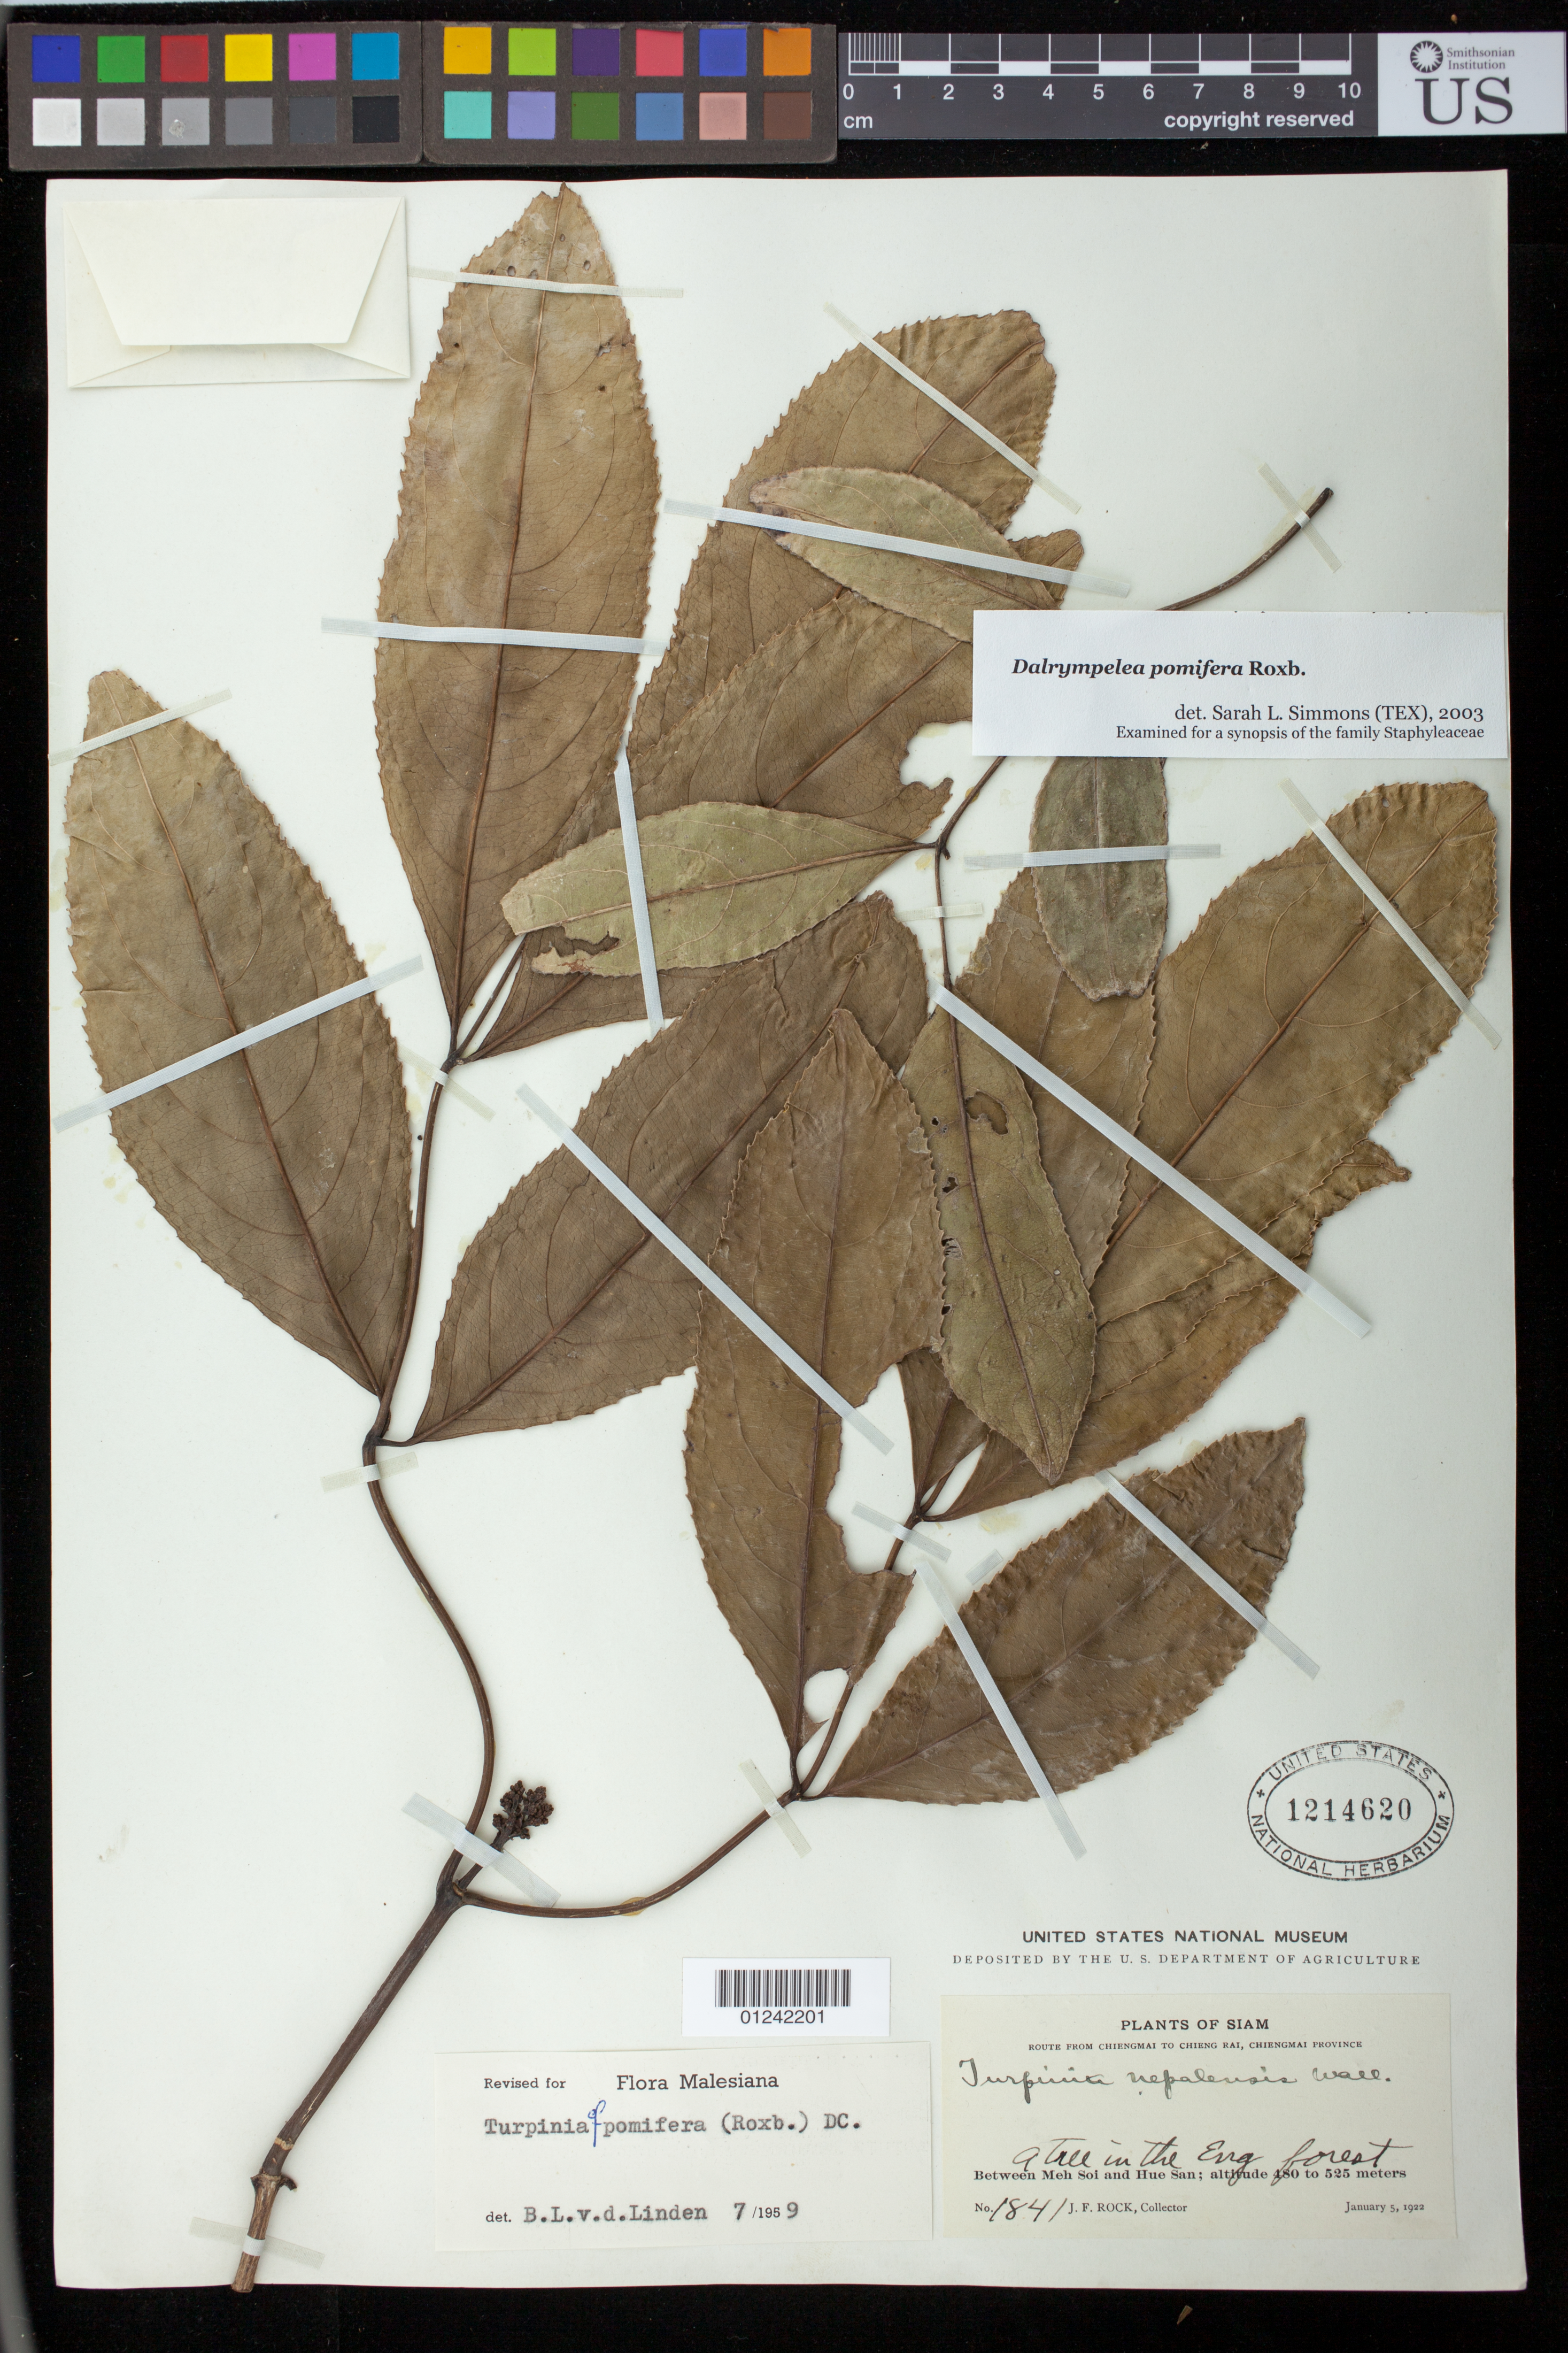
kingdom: Plantae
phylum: Tracheophyta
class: Magnoliopsida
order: Crossosomatales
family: Staphyleaceae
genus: Dalrympelea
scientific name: Dalrympelea pomifera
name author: Roxb.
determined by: Simmons, S. L.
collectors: J. Rock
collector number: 184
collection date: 1922-01-05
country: Thailand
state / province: Chiang Mai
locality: Route from Chiang Mai to Chiang Rai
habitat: A tree in the Eng forest.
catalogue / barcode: US 1214620